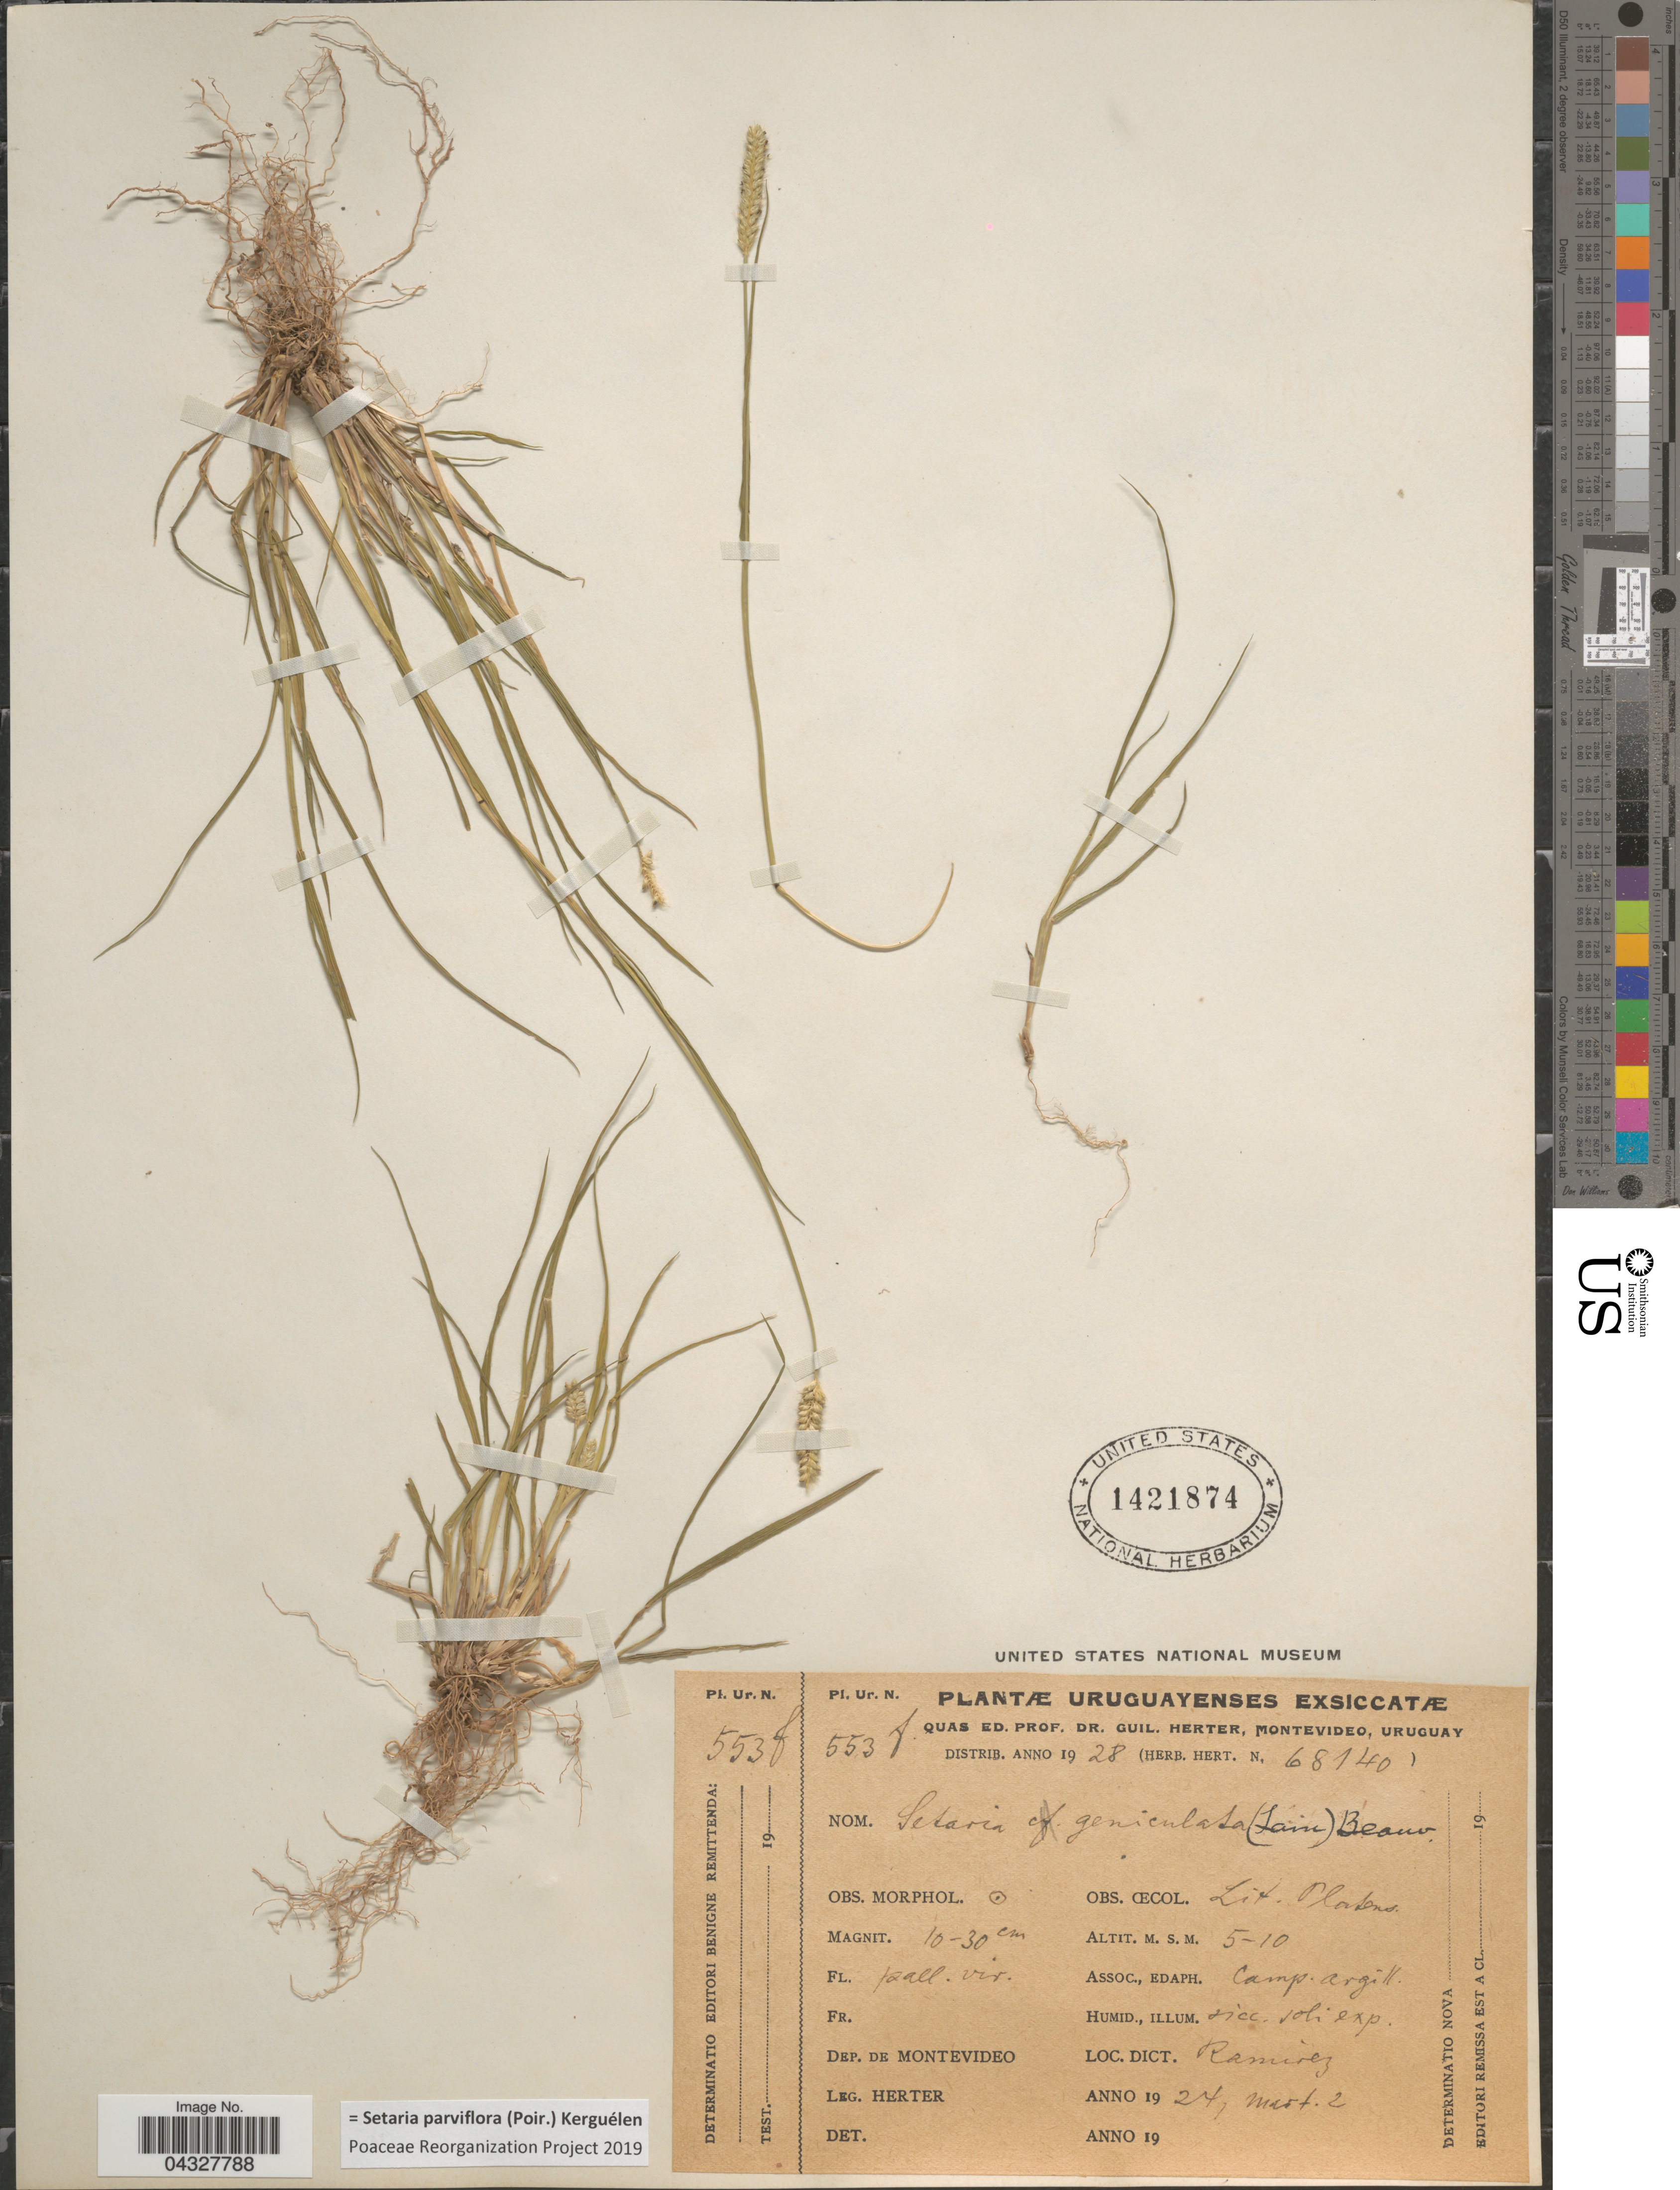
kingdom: Plantae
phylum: Tracheophyta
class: Liliopsida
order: Poales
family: Poaceae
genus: Setaria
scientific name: Setaria parviflora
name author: (Poir.) Kerguélen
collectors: G. Herter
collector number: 553f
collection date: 1924-03-02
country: Uruguay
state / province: Montevideo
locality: Dep. De Montevideo. Dict. Ramirez.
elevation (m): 5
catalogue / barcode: US 1421874